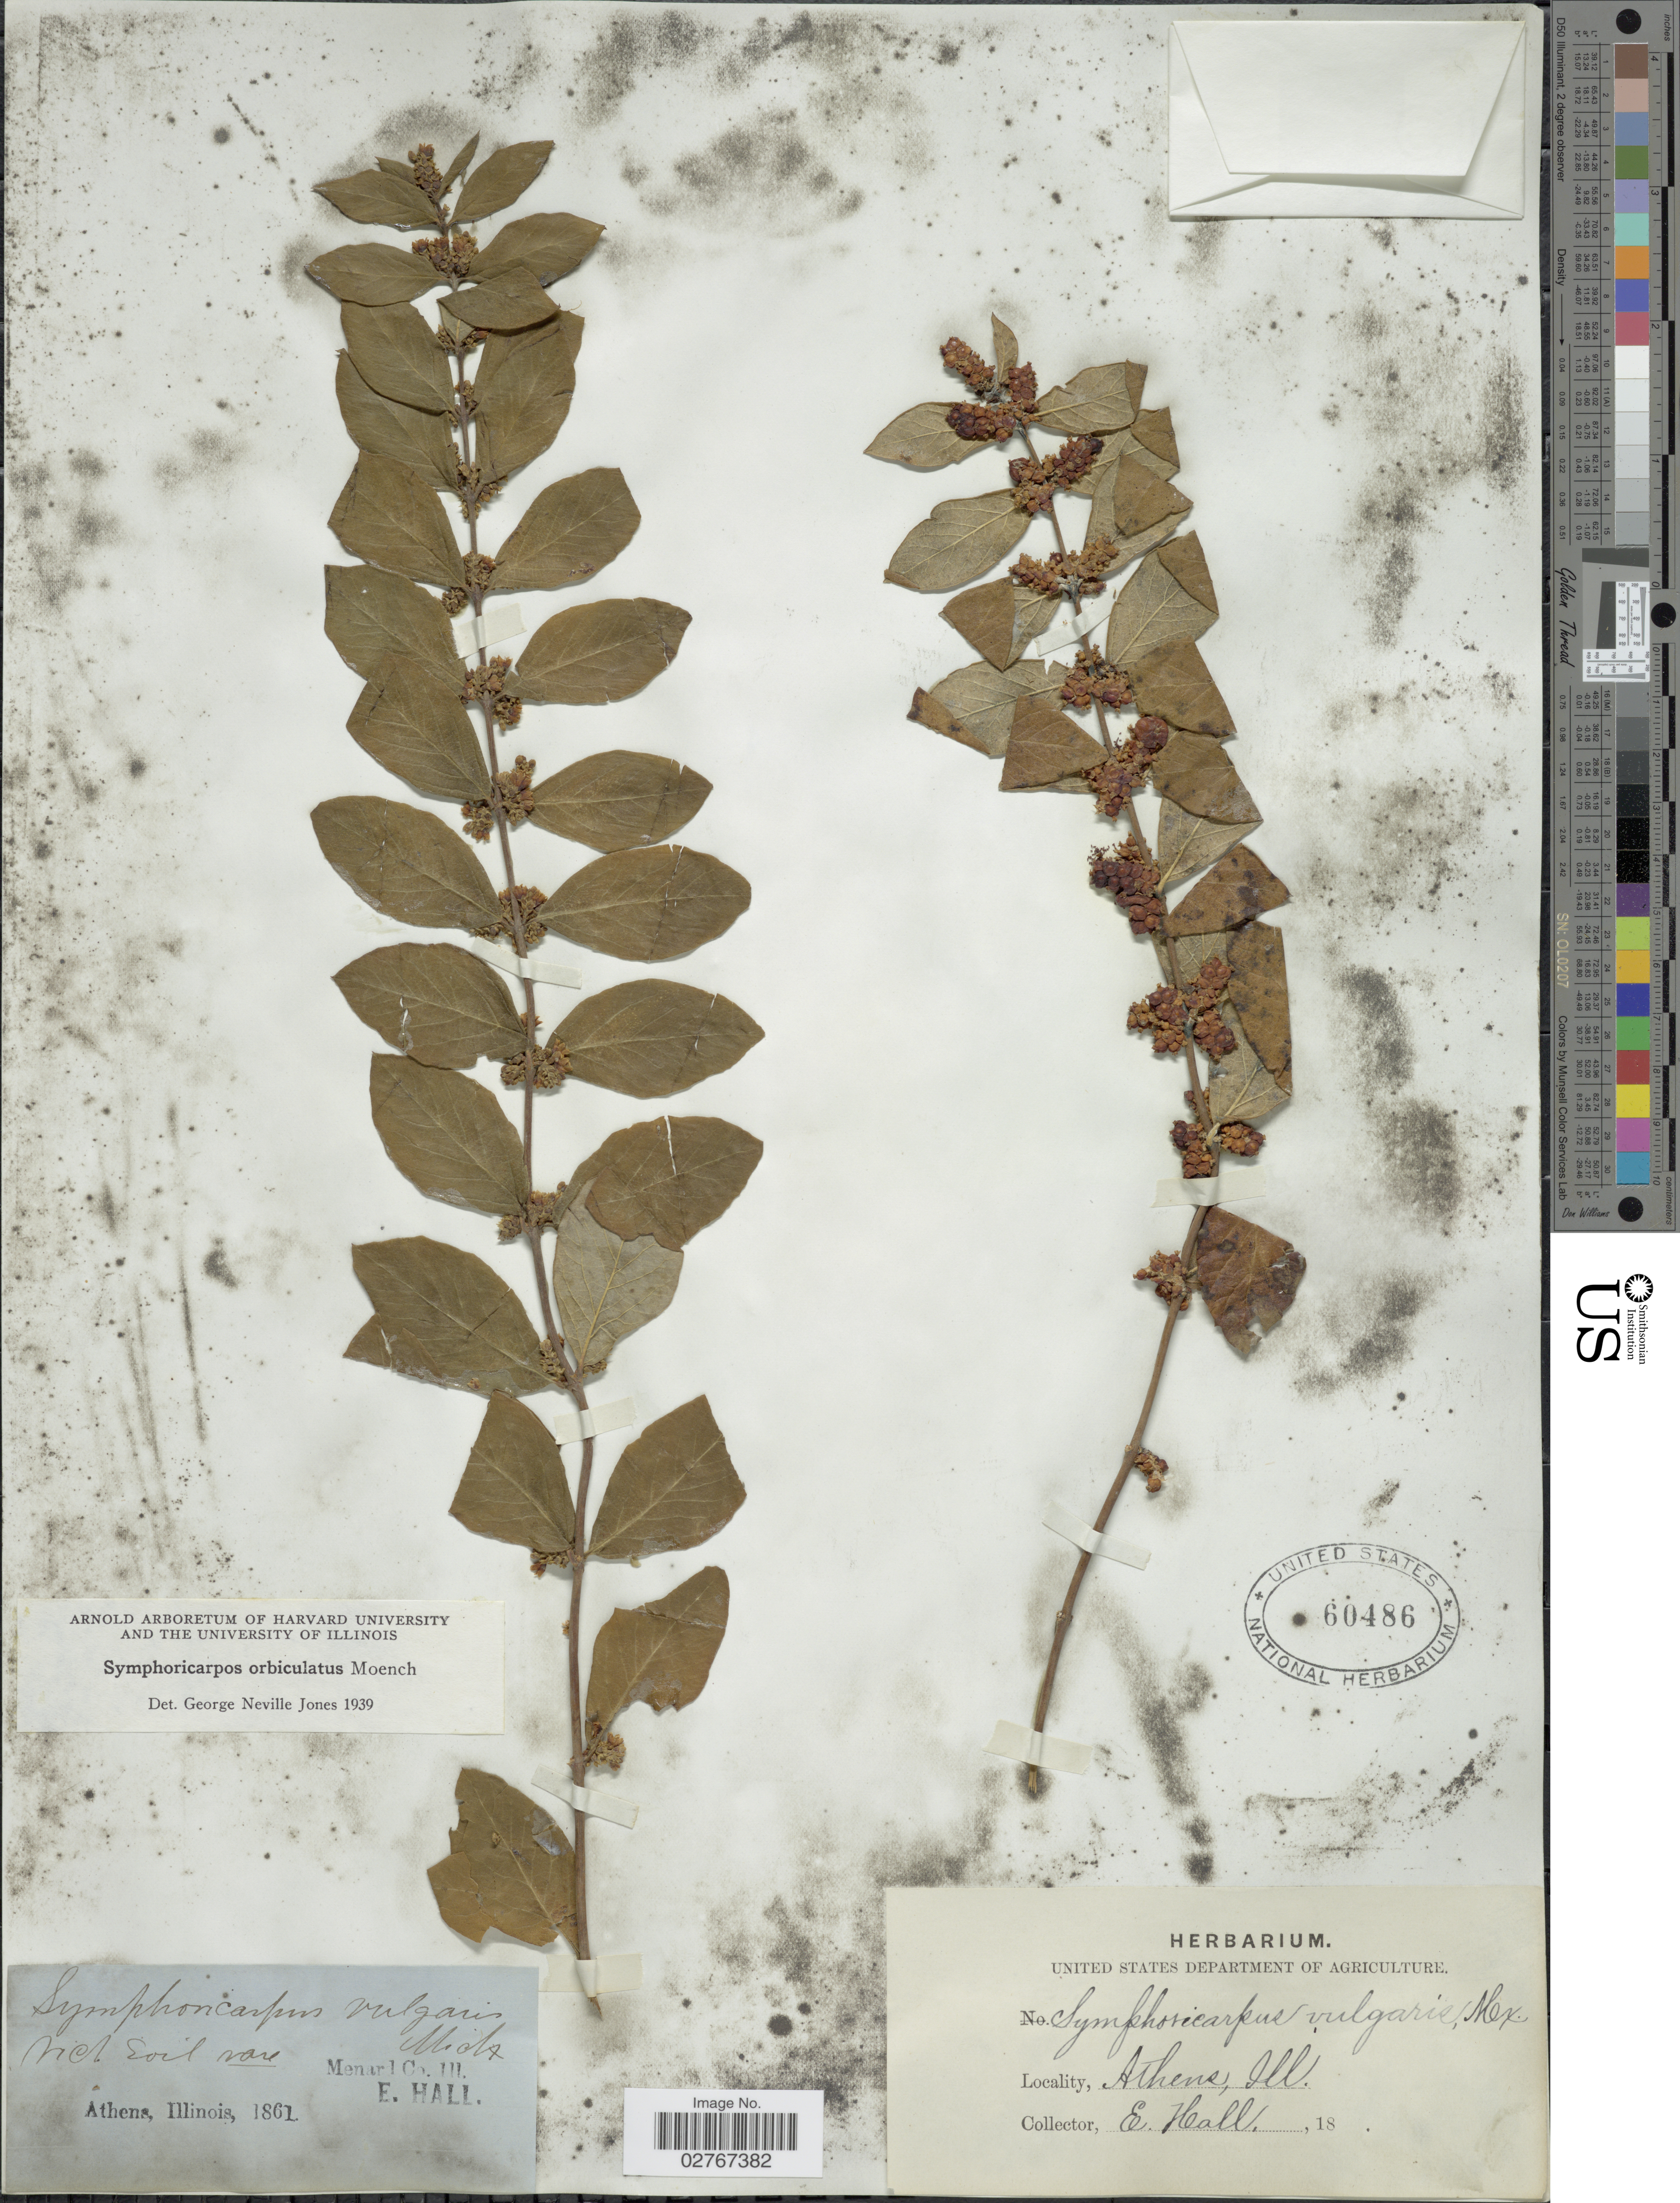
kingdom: Plantae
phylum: Tracheophyta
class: Magnoliopsida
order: Dipsacales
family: Caprifoliaceae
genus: Symphoricarpos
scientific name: Symphoricarpos orbiculatus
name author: Moench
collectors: E. Hall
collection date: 1861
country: United States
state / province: Illinois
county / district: Menard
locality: Athens.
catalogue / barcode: US 60486